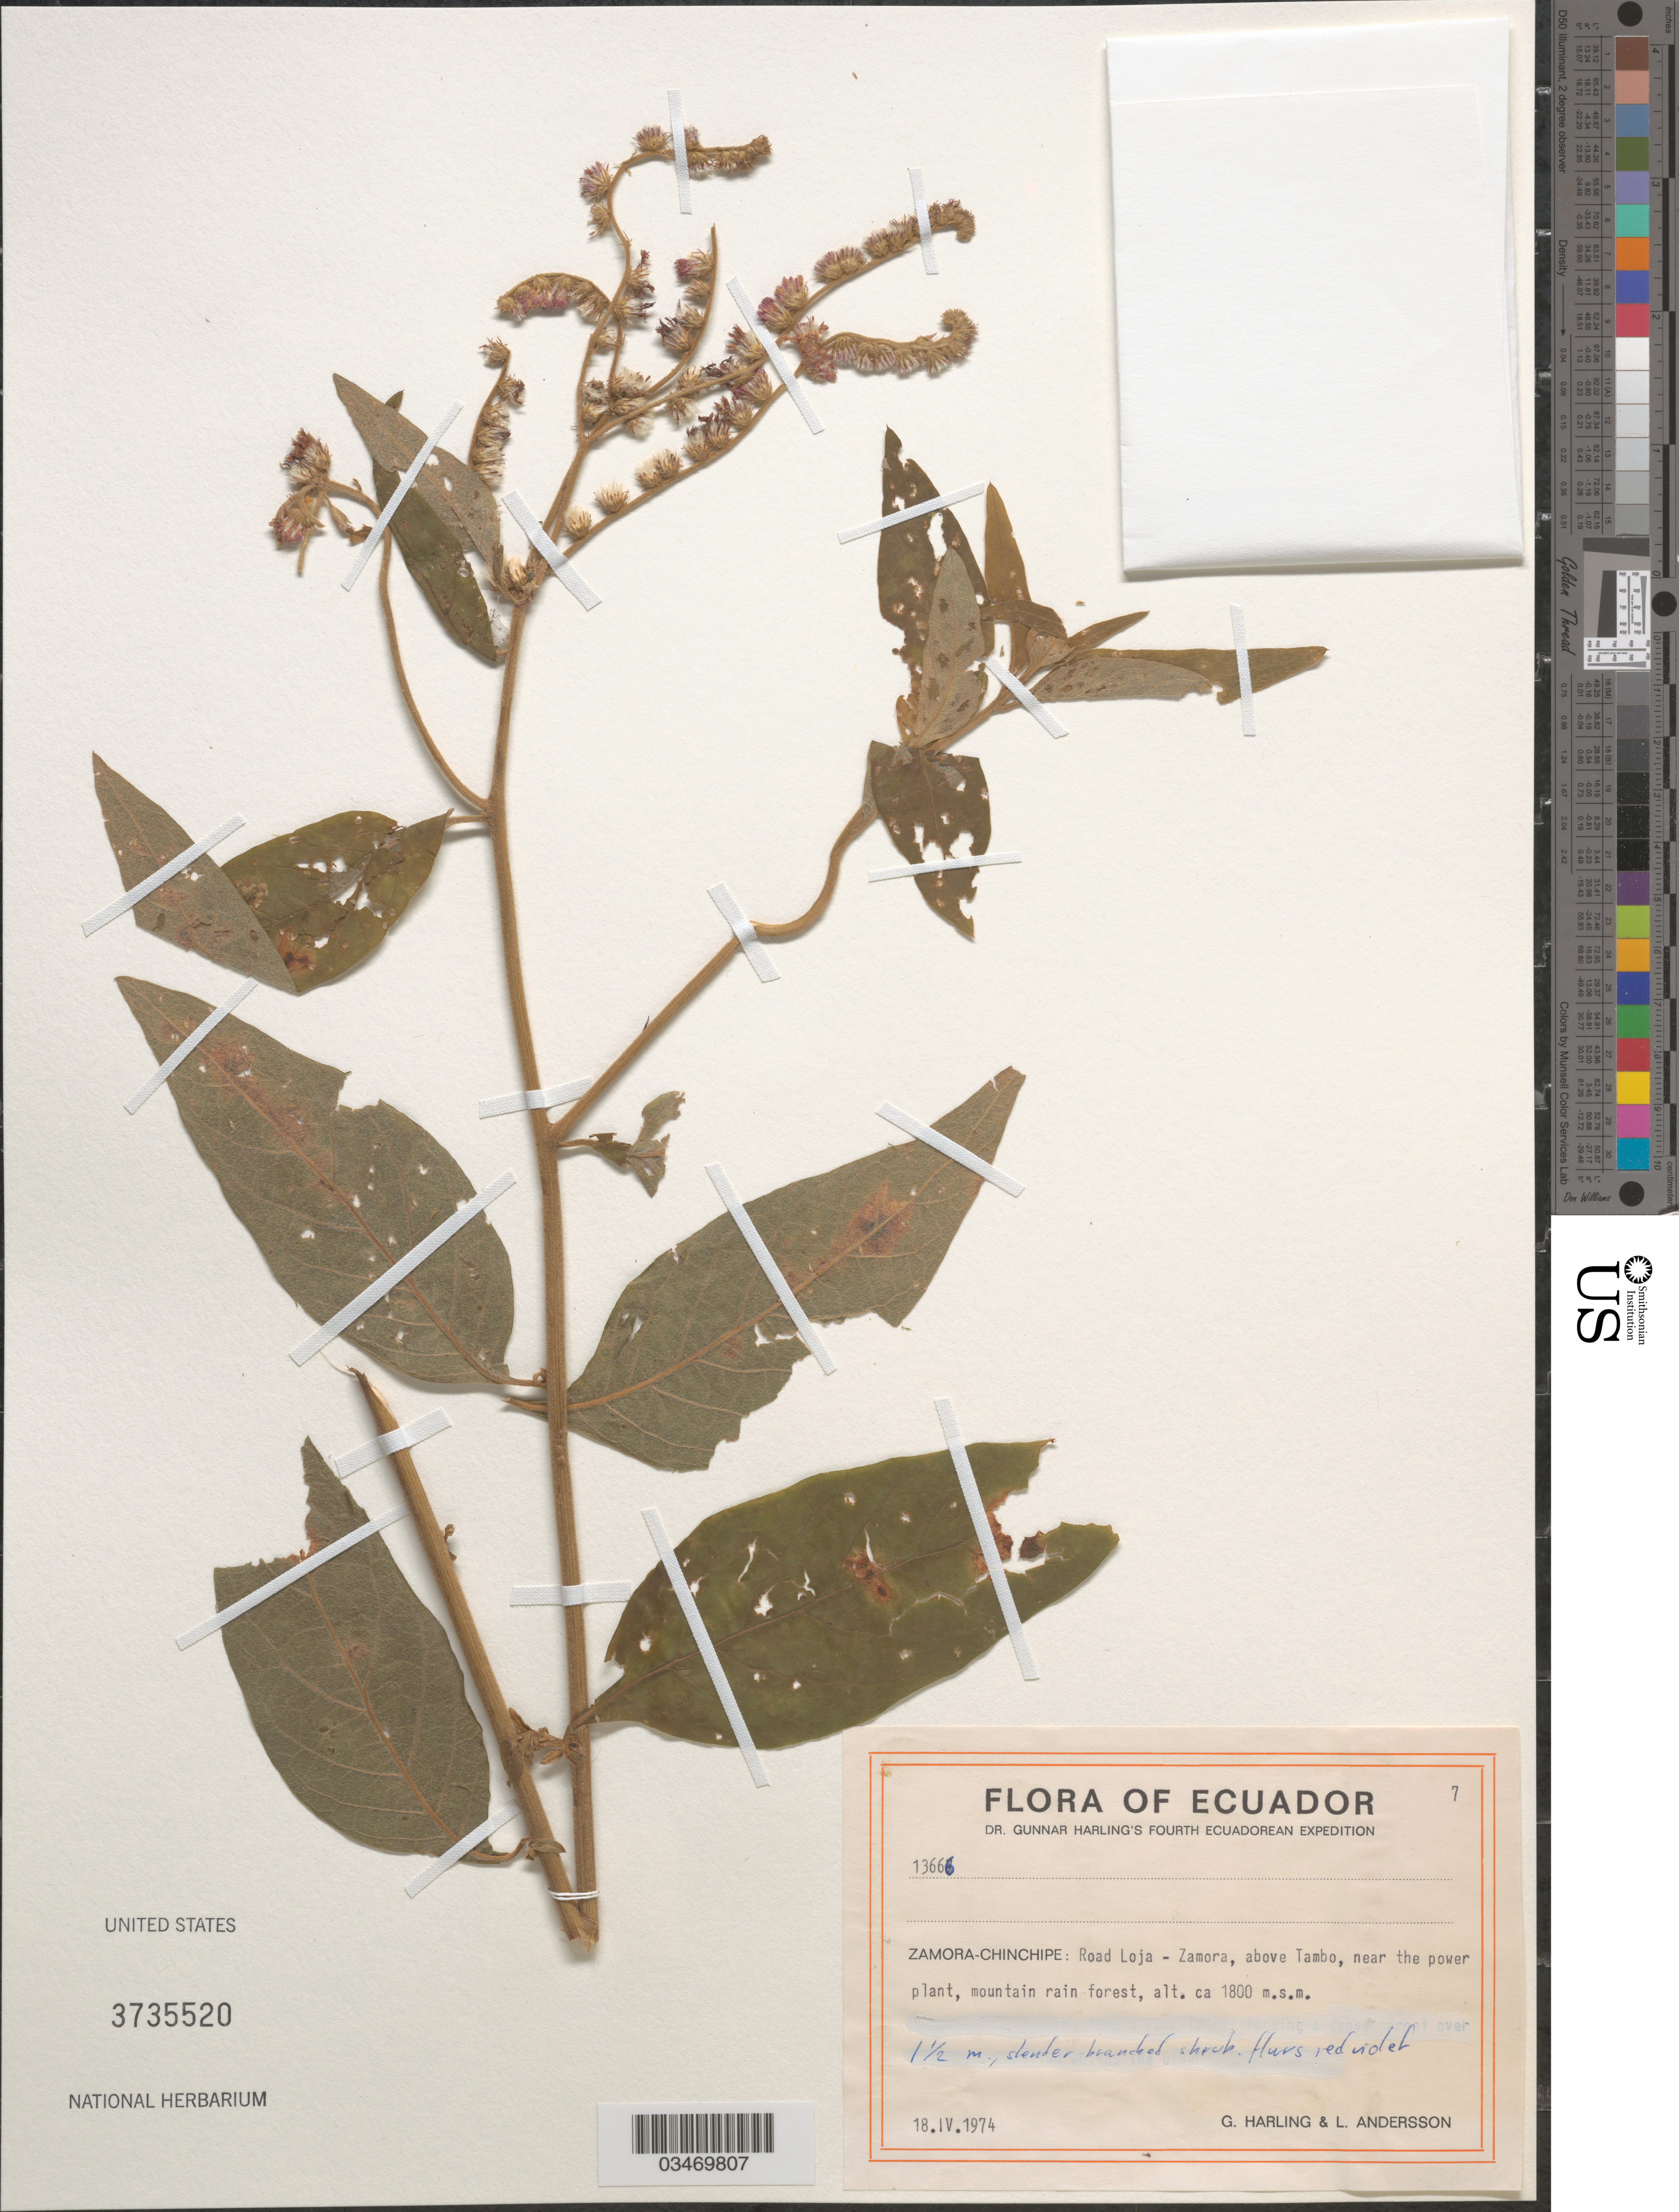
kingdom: Plantae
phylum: Tracheophyta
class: Magnoliopsida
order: Asterales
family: Asteraceae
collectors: G. Harling & L. Andersson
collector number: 13666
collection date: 1974-04-18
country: Ecuador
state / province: Zamora-Chinchipe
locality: Road Loja-Zamora, above Tambo near the power plant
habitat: Mountain rain forest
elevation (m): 1800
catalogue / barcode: US 3735520